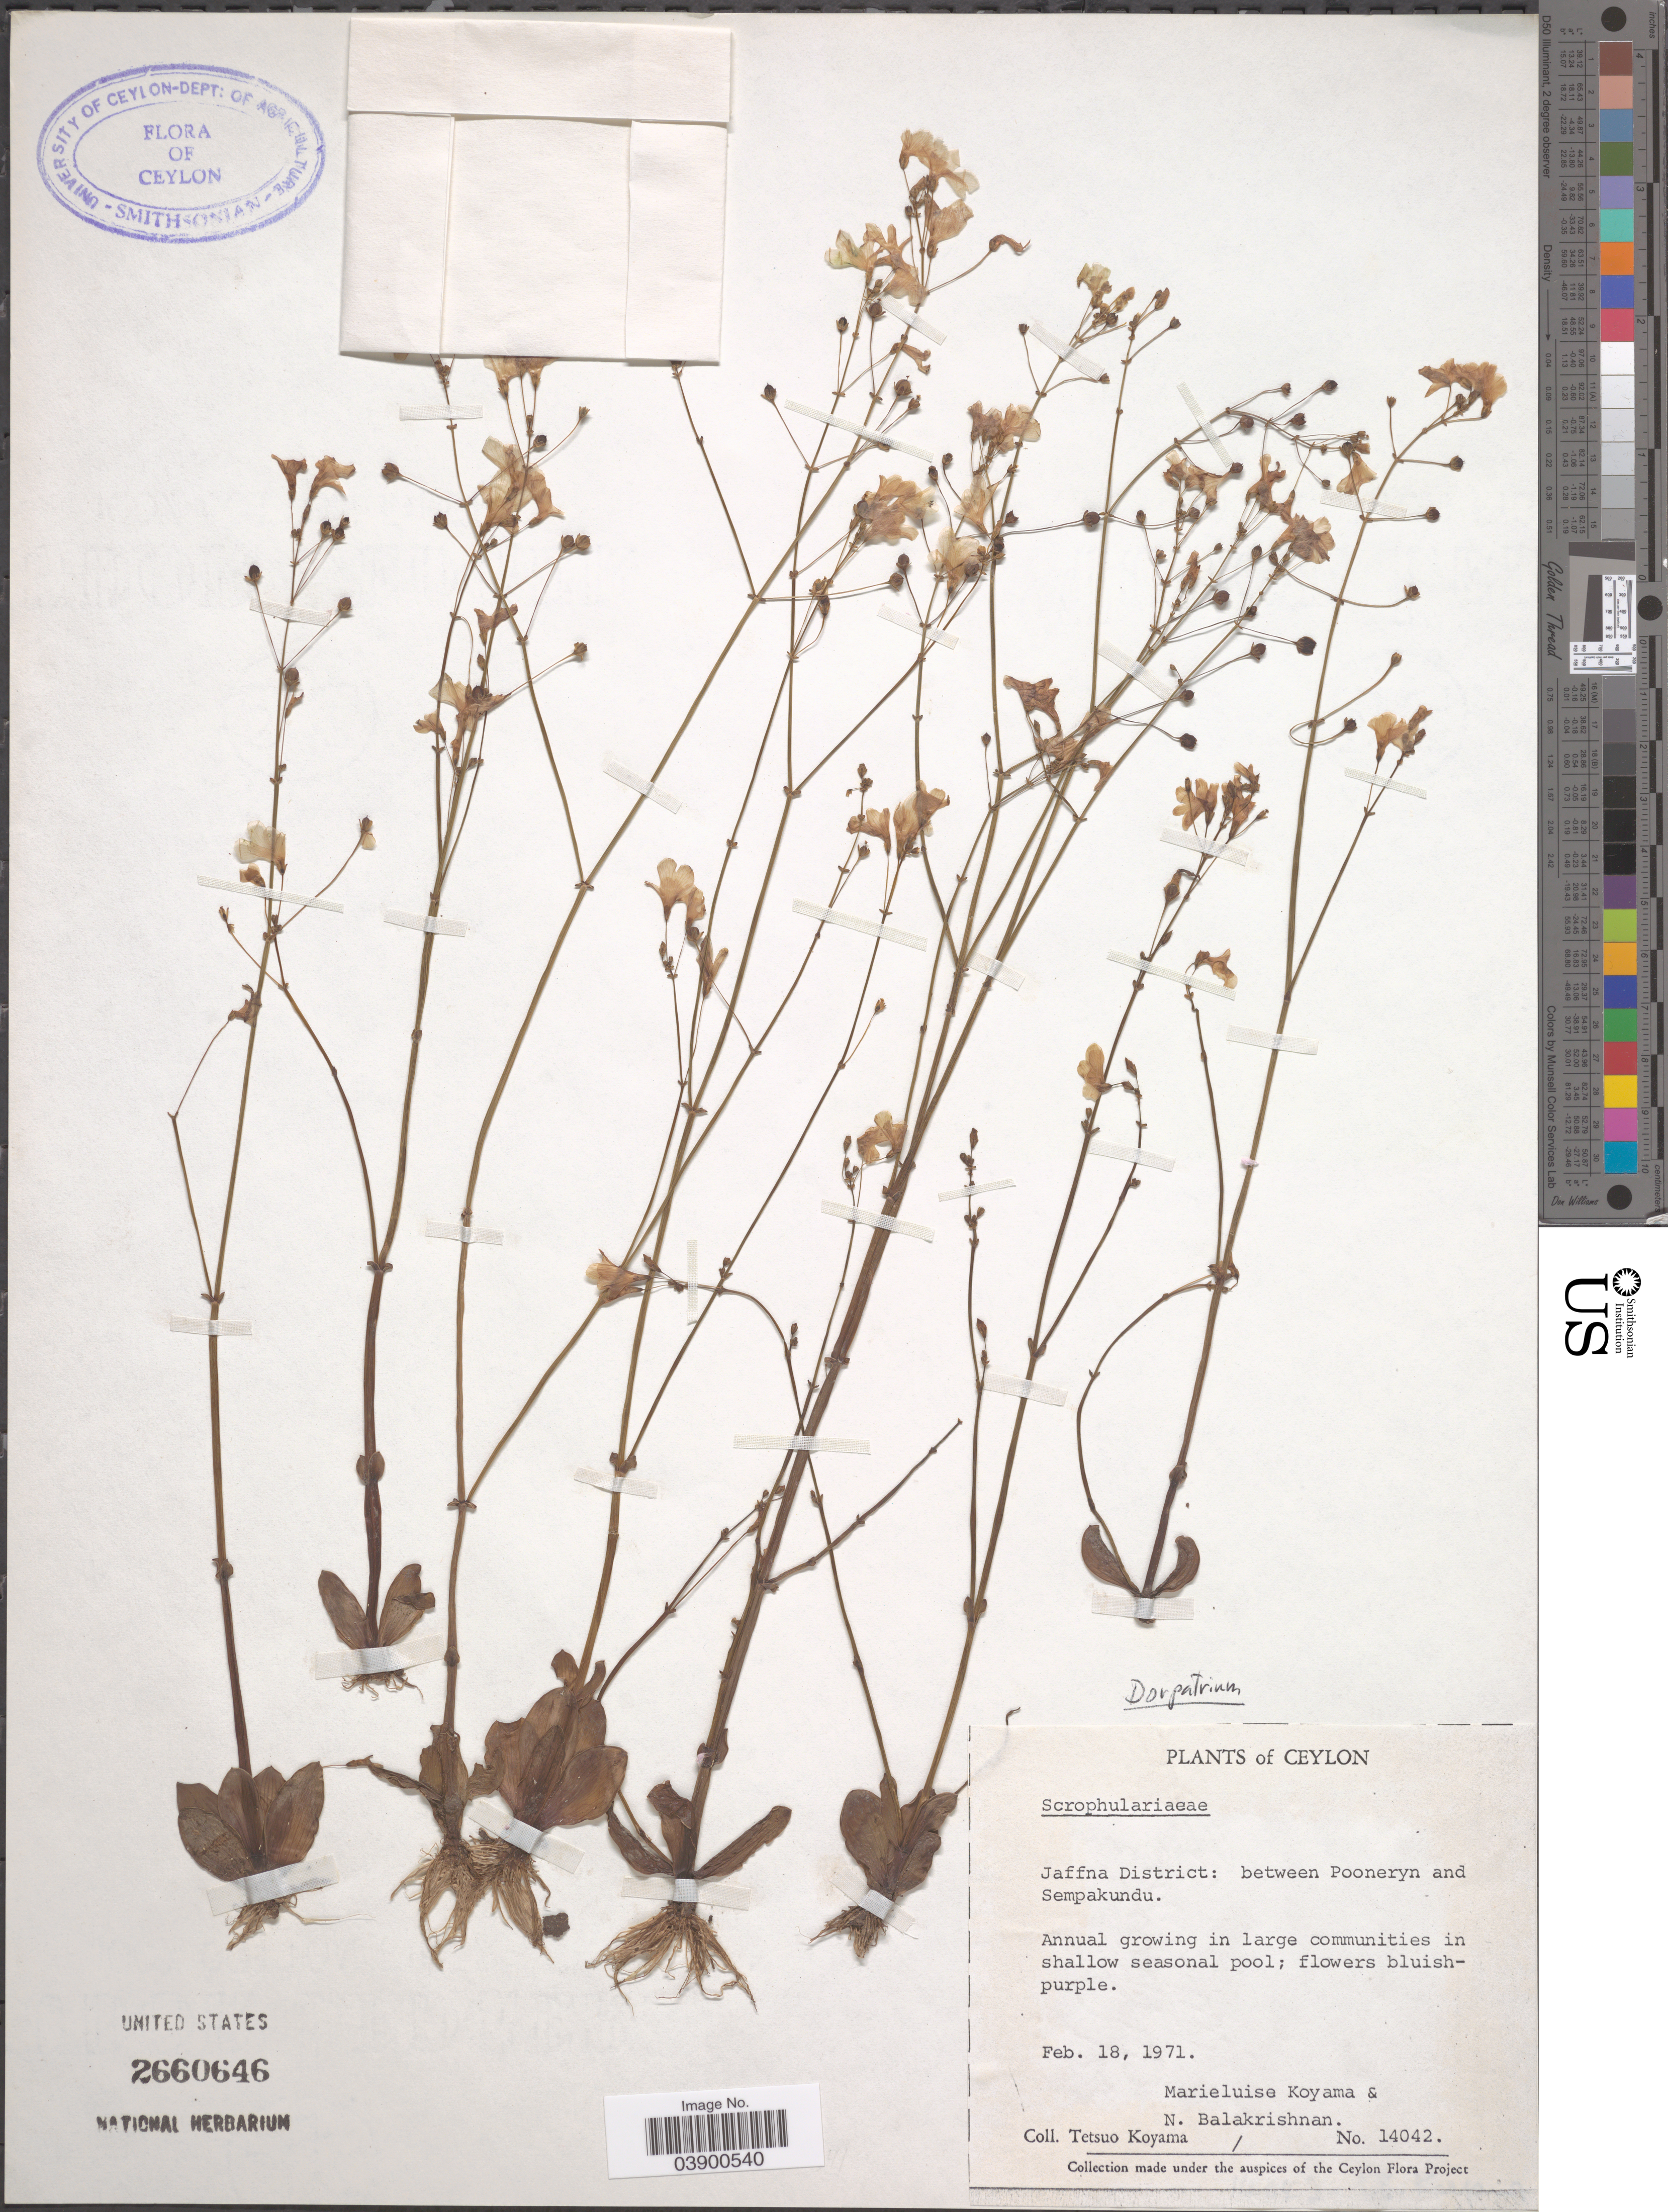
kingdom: Plantae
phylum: Tracheophyta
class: Magnoliopsida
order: Lamiales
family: Plantaginaceae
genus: Dopatrium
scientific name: Dopatrium lobelioides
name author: (Retz.) Benth.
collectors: M. Koyama, M. Koyama & N. Balakrishnan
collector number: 14042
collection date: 1971-02-18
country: Syria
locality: Ceylon. Jaffna District: between Pooneryn and Sempakundu.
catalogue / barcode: US 2660646